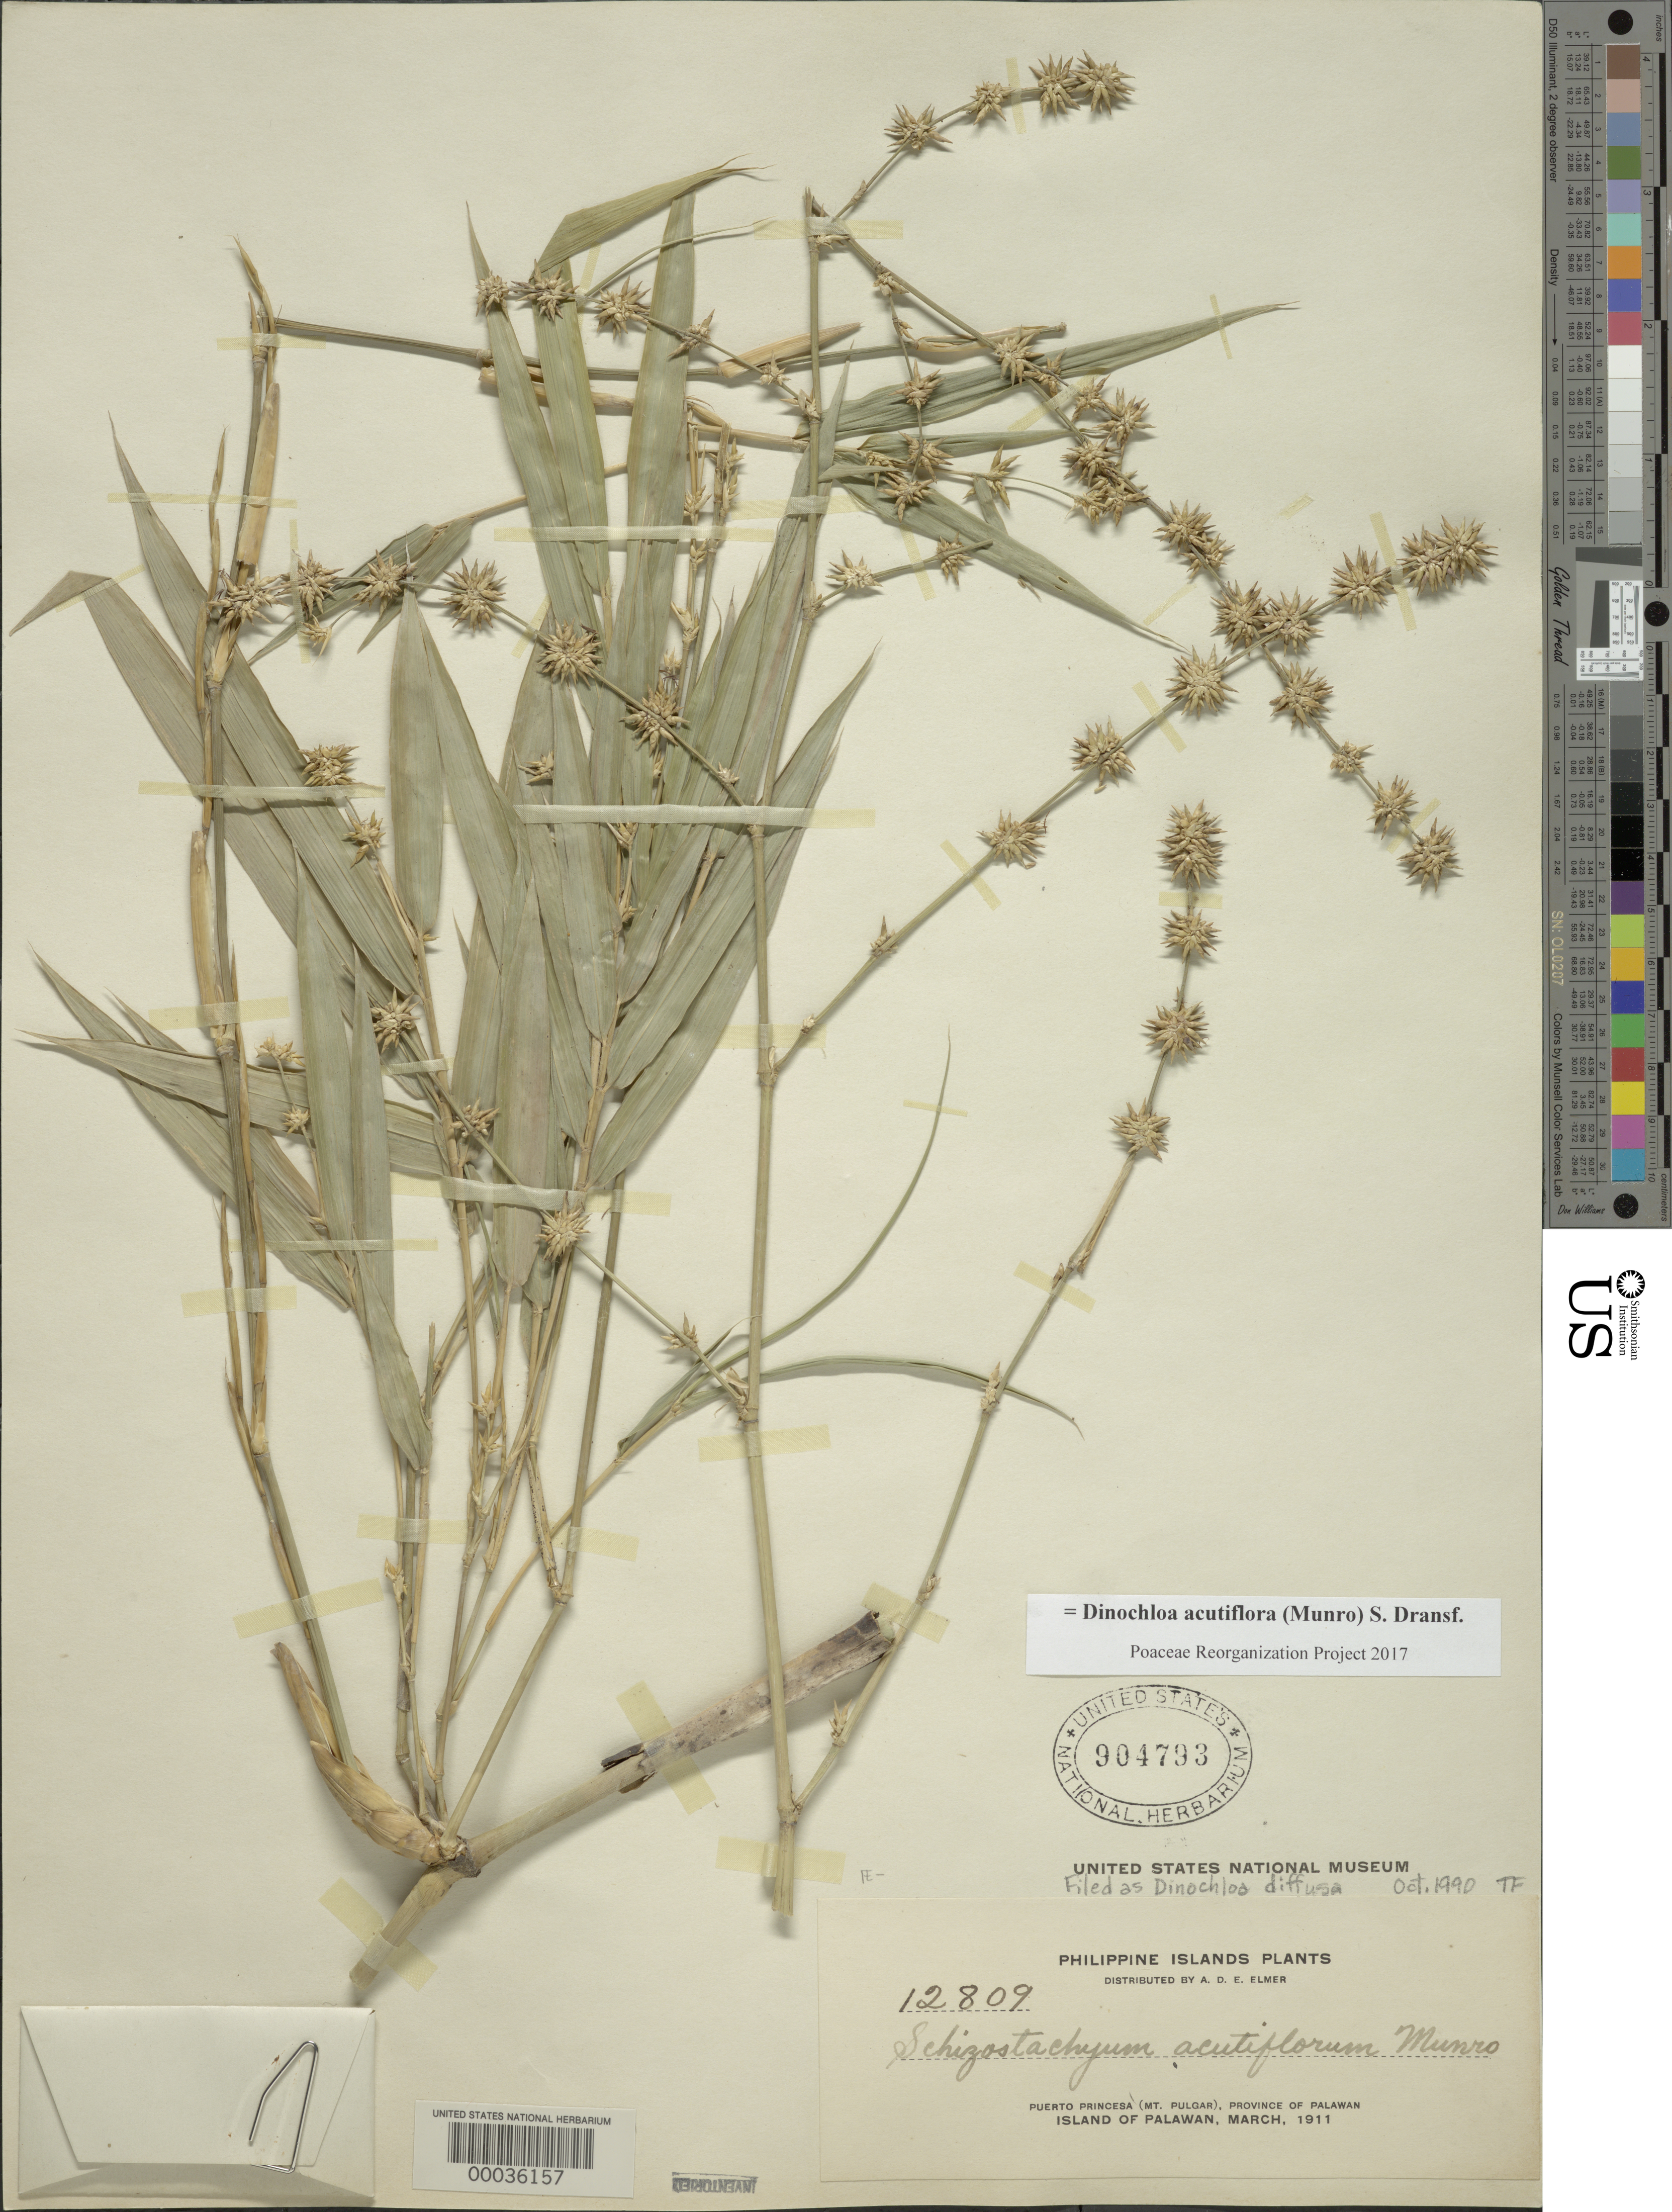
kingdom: Plantae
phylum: Tracheophyta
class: Liliopsida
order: Poales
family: Poaceae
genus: Dinochloa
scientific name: Dinochloa acutiflora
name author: (Munro) Soenarko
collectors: A. D. E. Elmer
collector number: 12809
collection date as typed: Mar 1911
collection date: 1911-03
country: Philippines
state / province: Mimaropa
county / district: Palawan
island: Palawan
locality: Puerto Princesa (Mt. Pulgar).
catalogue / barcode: US 904793